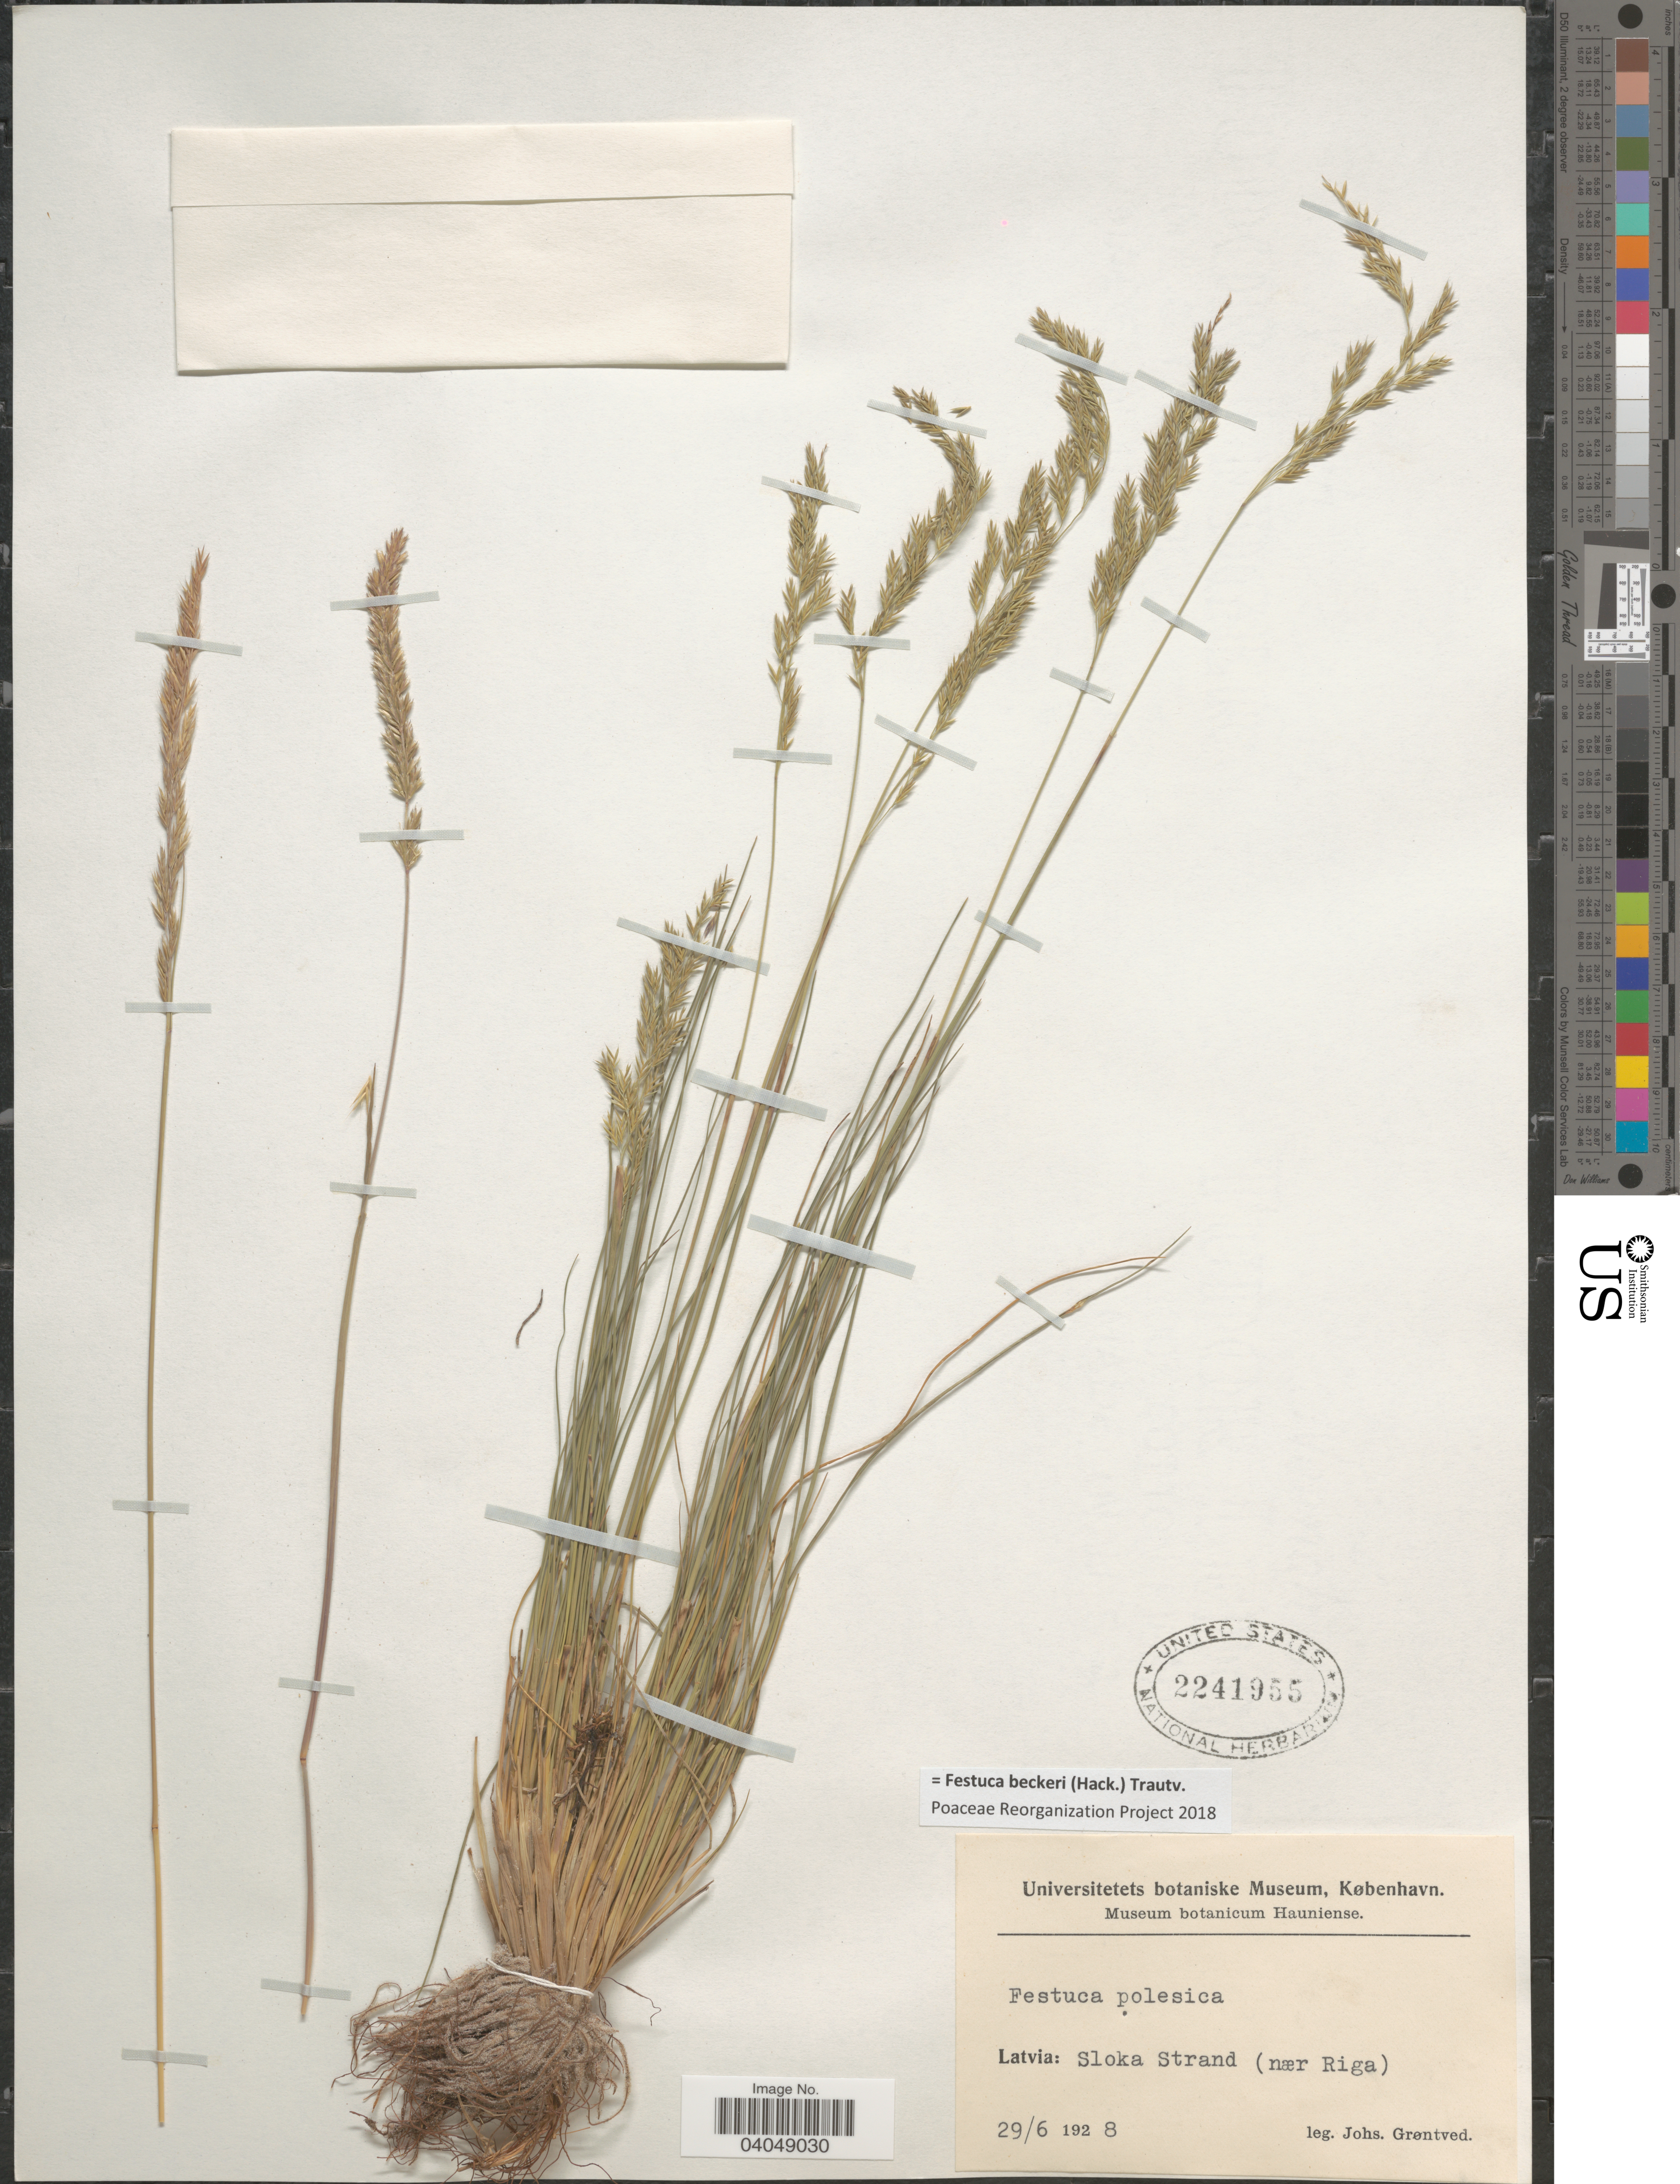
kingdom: Plantae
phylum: Tracheophyta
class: Liliopsida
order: Poales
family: Poaceae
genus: Festuca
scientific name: Festuca beckeri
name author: (Hack.) Trautv.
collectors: J. Grøntved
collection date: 1928-06-29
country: Latvia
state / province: Riga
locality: Sloka Strand (near Riga).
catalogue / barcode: US 2241955